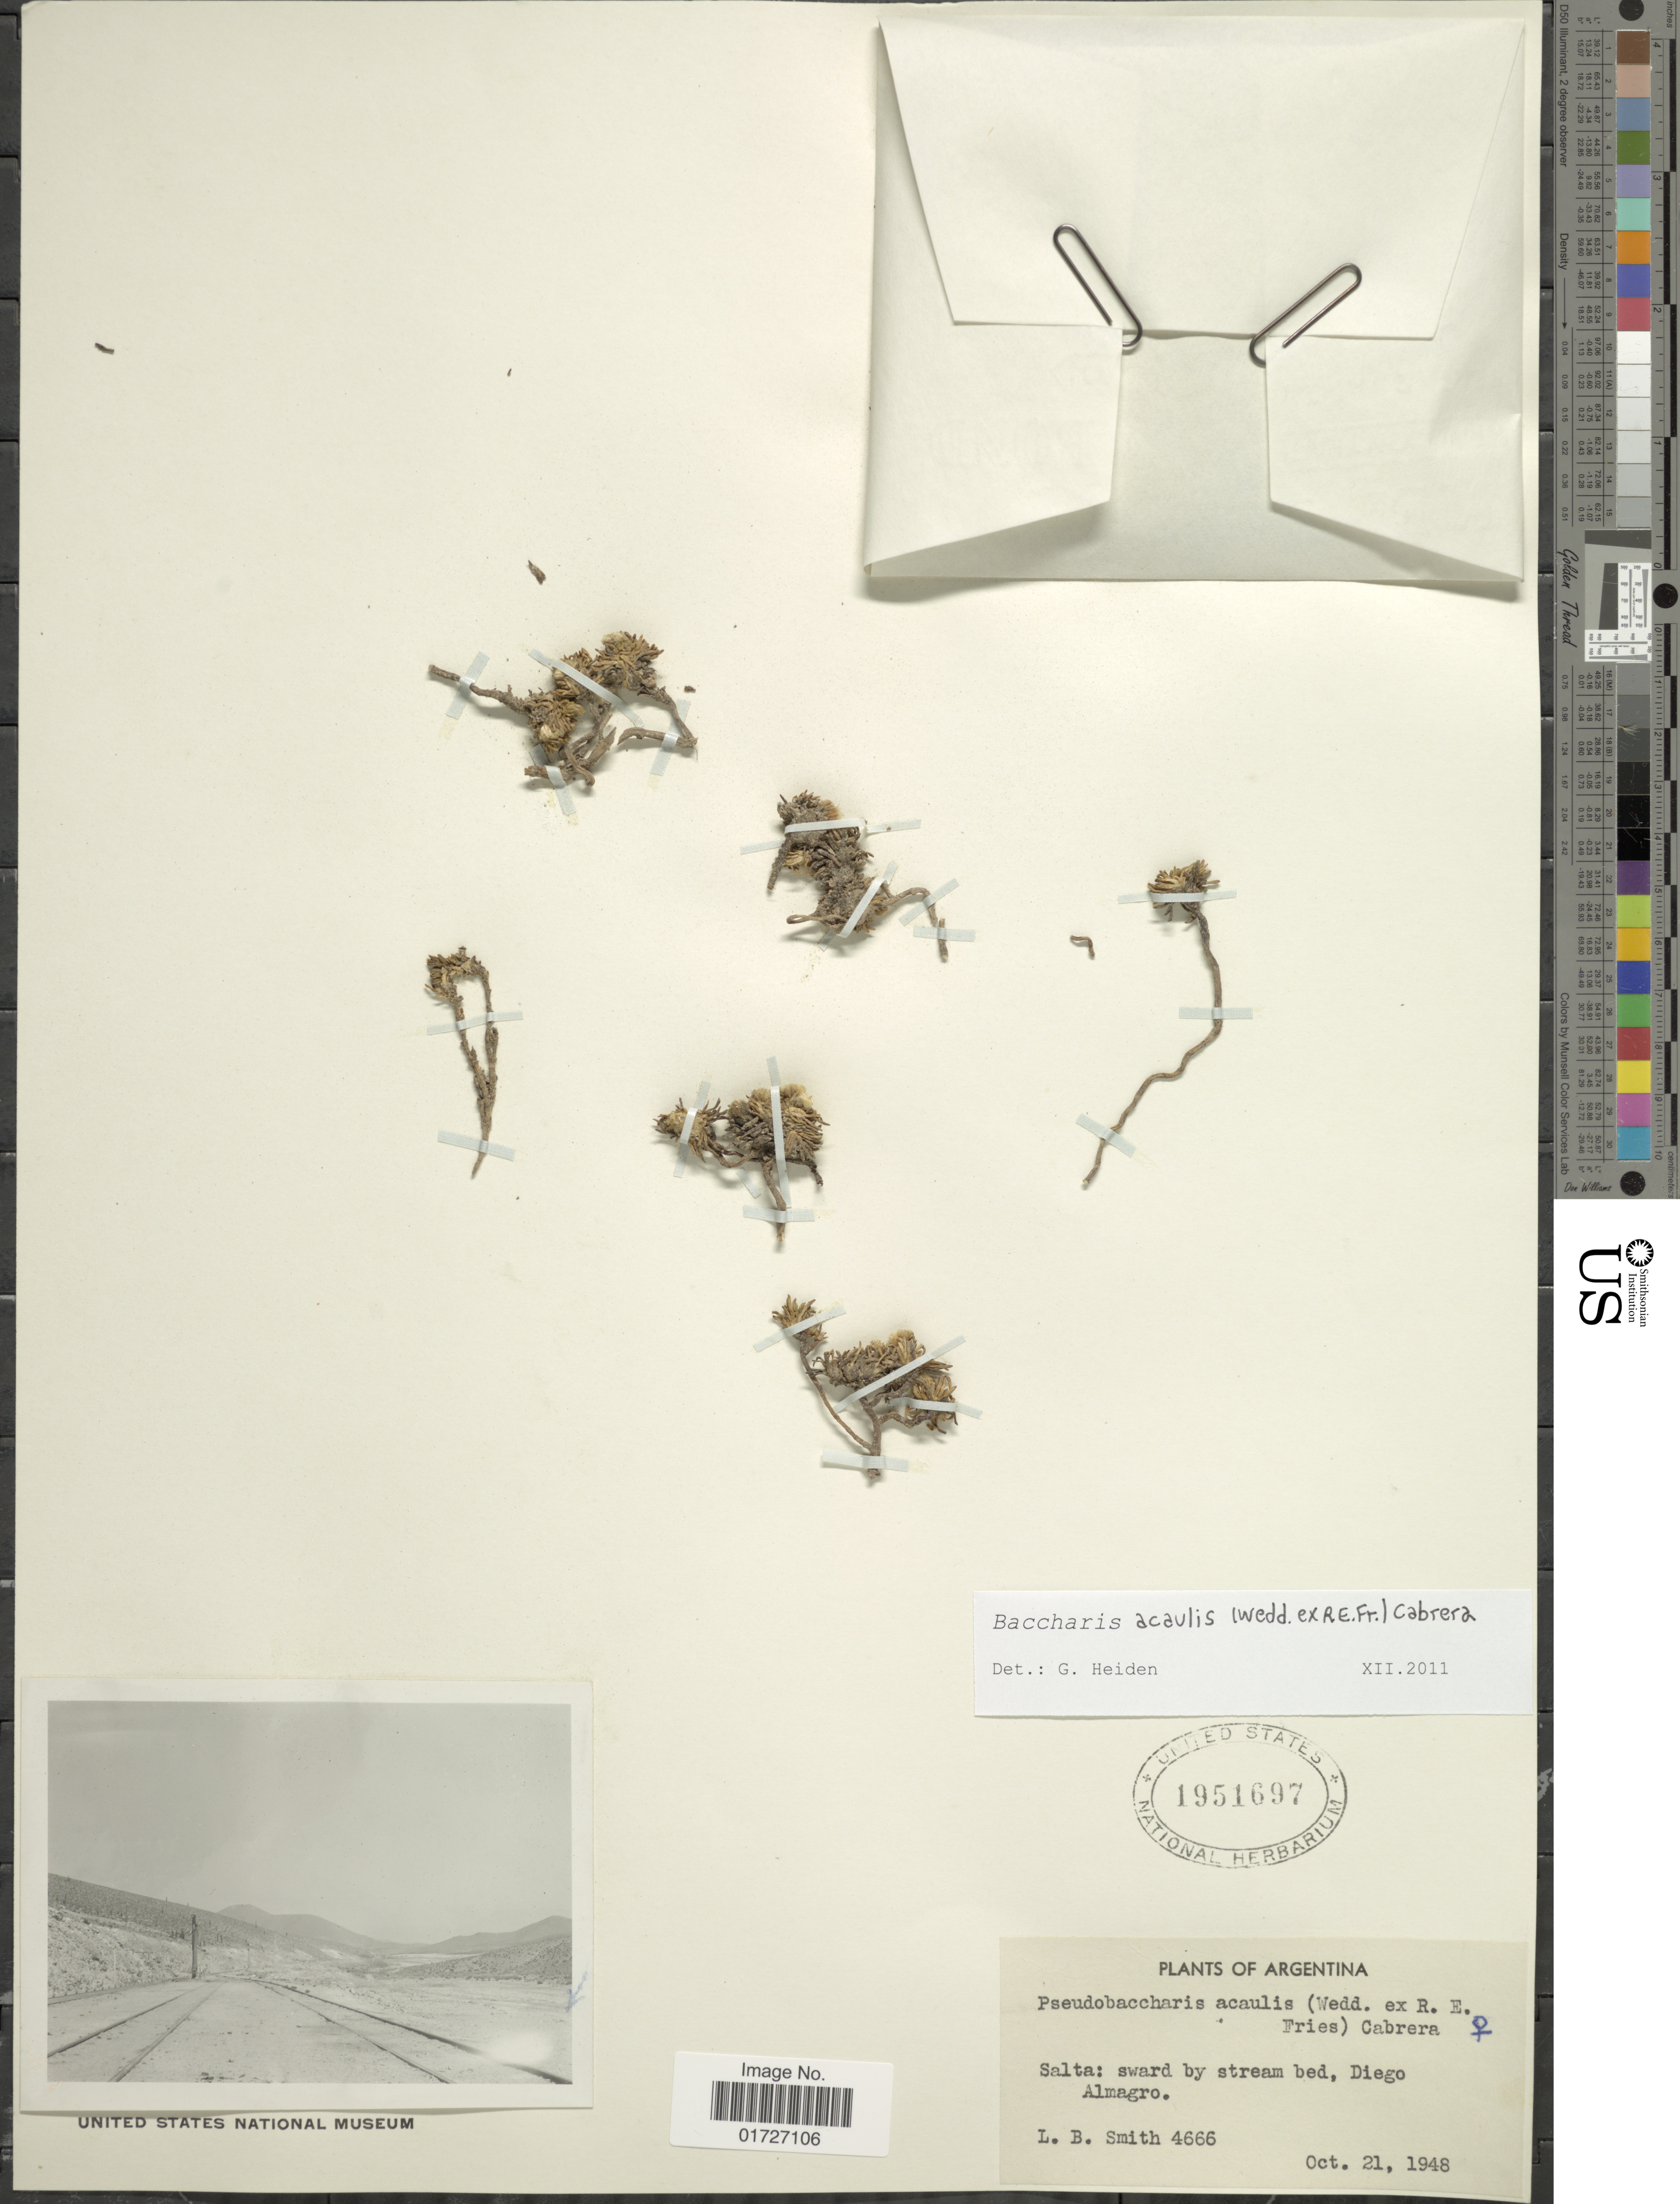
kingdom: Plantae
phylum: Tracheophyta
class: Magnoliopsida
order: Asterales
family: Asteraceae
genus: Baccharis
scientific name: Baccharis acaulis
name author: (Wedd. ex R.E. Fr.) Cabrera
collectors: L. Smith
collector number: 4666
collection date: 1948-10-21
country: Argentina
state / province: Salta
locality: Diego Almagro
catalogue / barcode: US 1951697